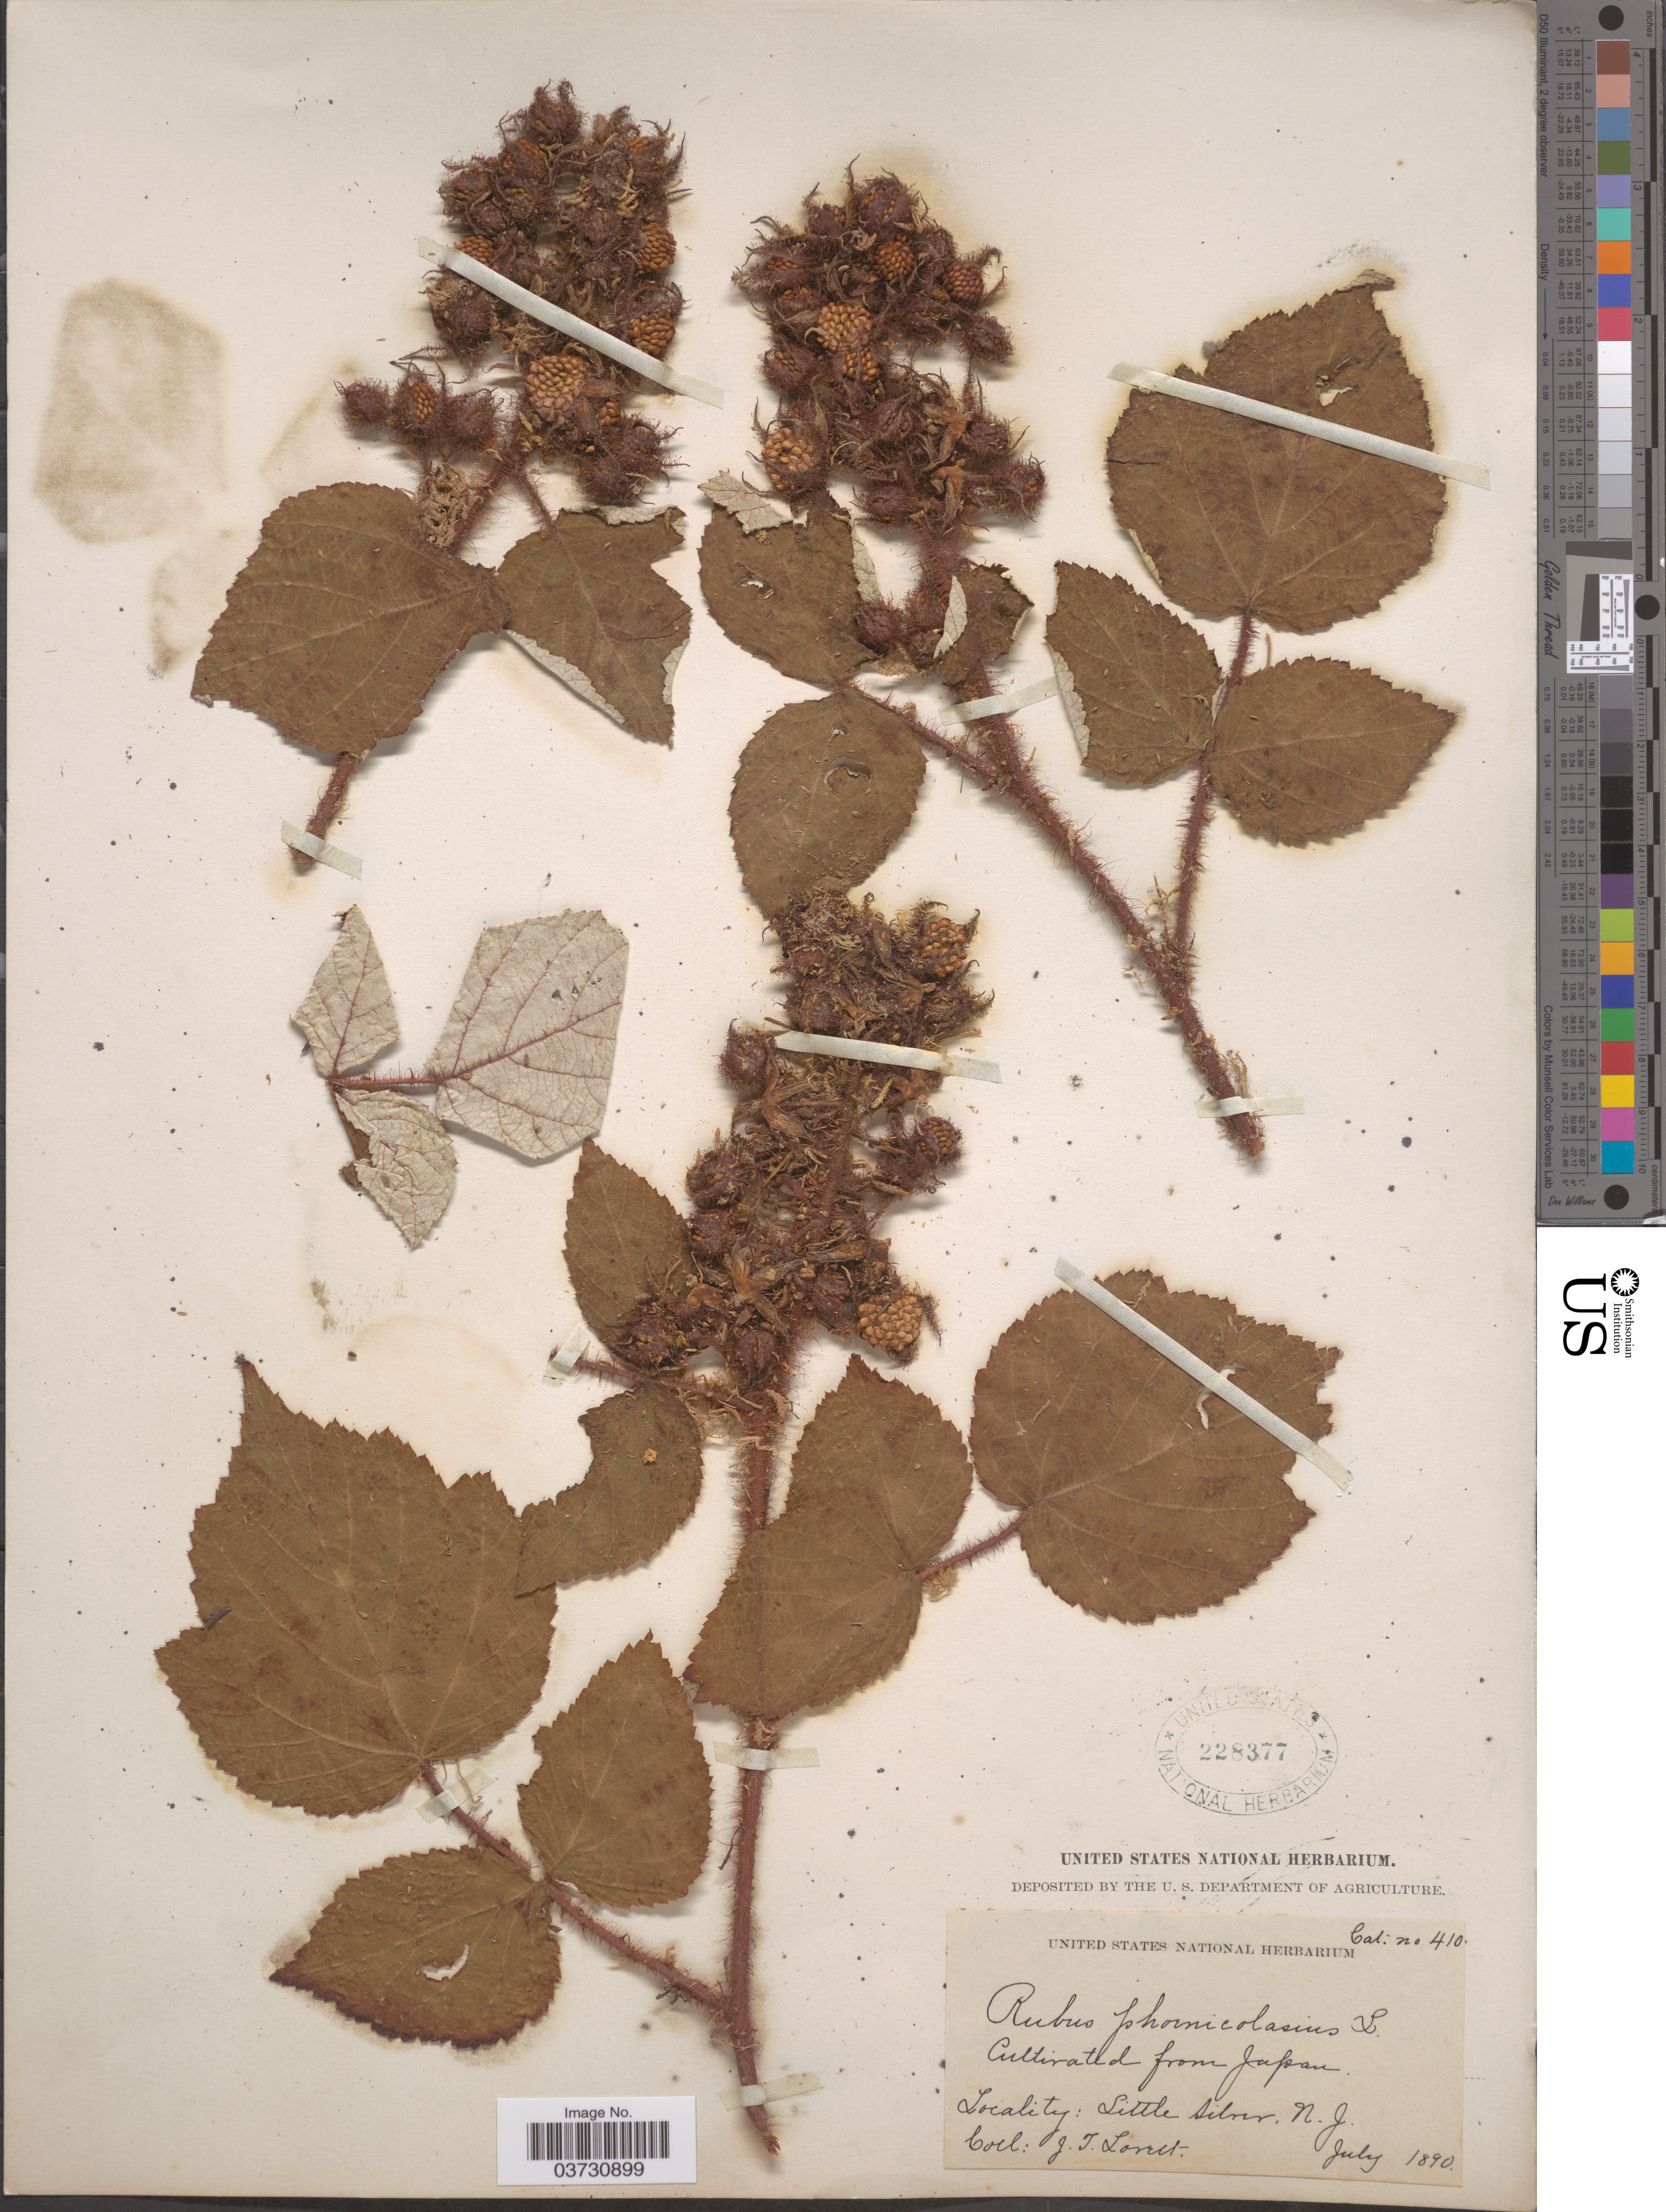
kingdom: Plantae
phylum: Tracheophyta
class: Magnoliopsida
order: Rosales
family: Rosaceae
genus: Rubus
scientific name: Rubus phoenicolasius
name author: Maxim.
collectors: J. Lovett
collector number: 410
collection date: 1890-07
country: United States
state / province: New Jersey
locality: Little Silver.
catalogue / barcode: US 228377